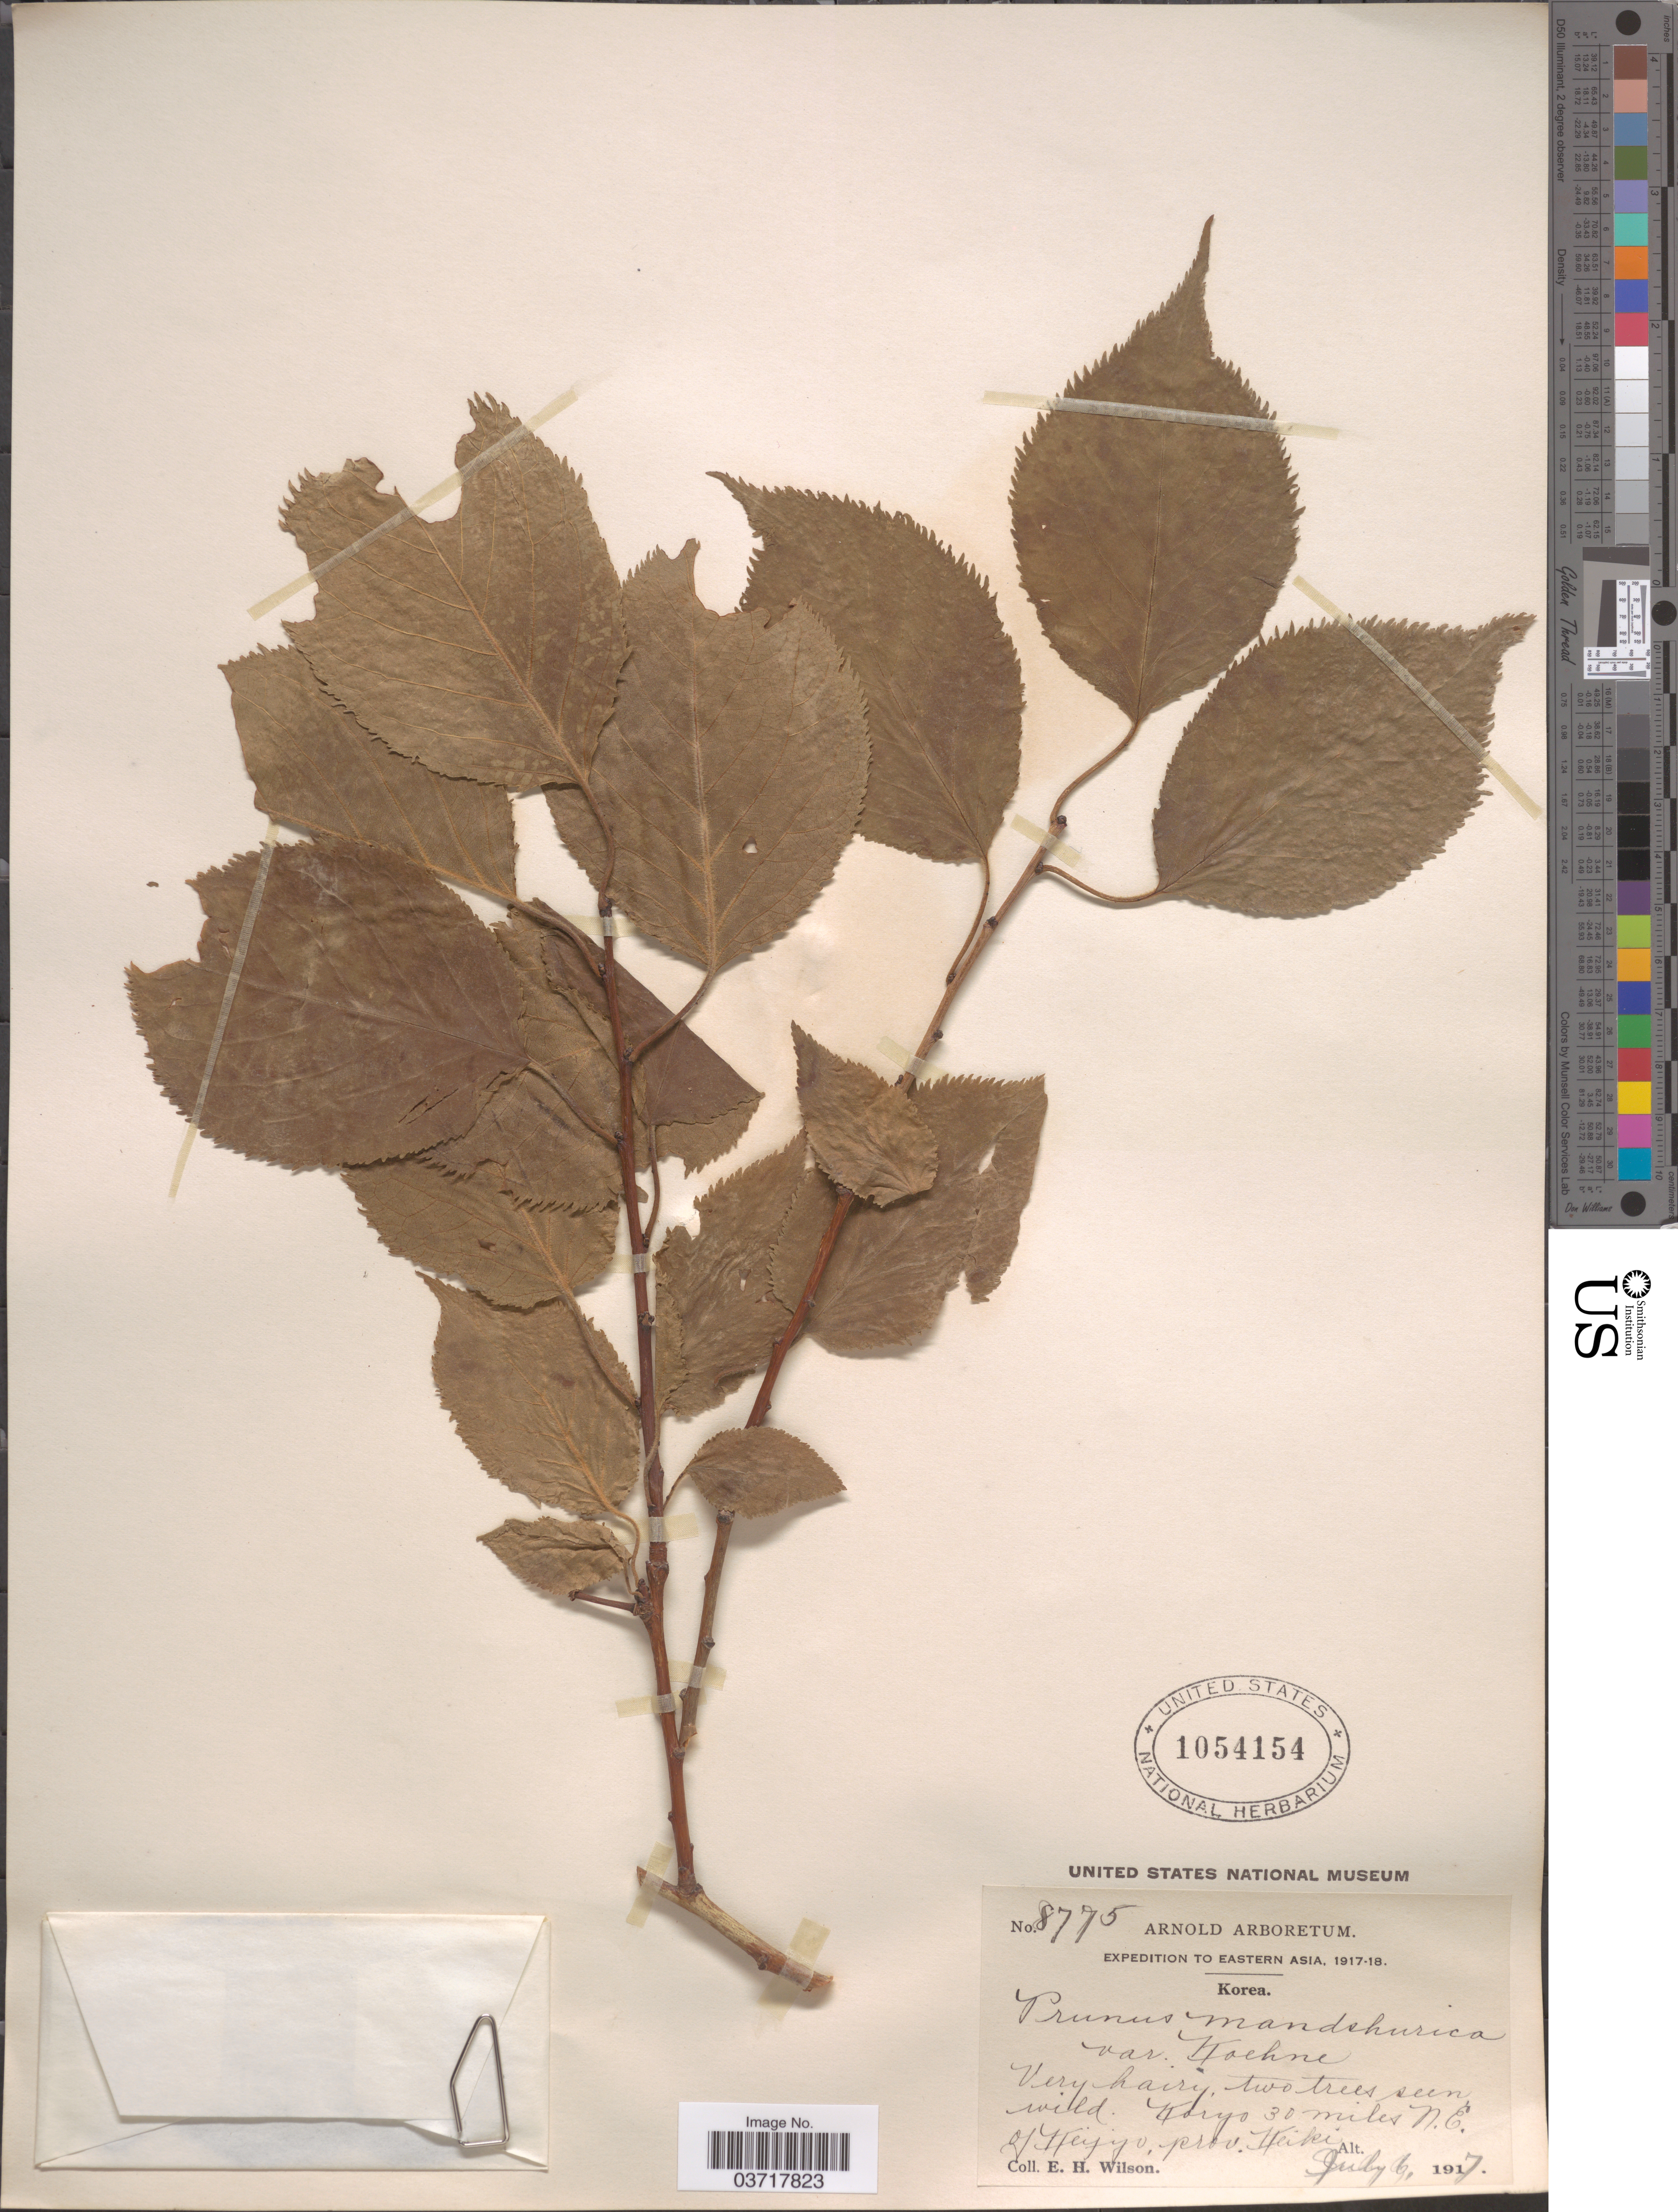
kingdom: Plantae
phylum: Tracheophyta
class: Magnoliopsida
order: Rosales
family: Rosaceae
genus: Prunus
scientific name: Prunus mandshurica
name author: (Maxim.) Koehne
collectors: E. Wilson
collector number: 8775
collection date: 1917-07-06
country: South Korea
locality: Koryo 30 miles N.E. of Keijyo, prov. Keiki.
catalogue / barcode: US 1054154